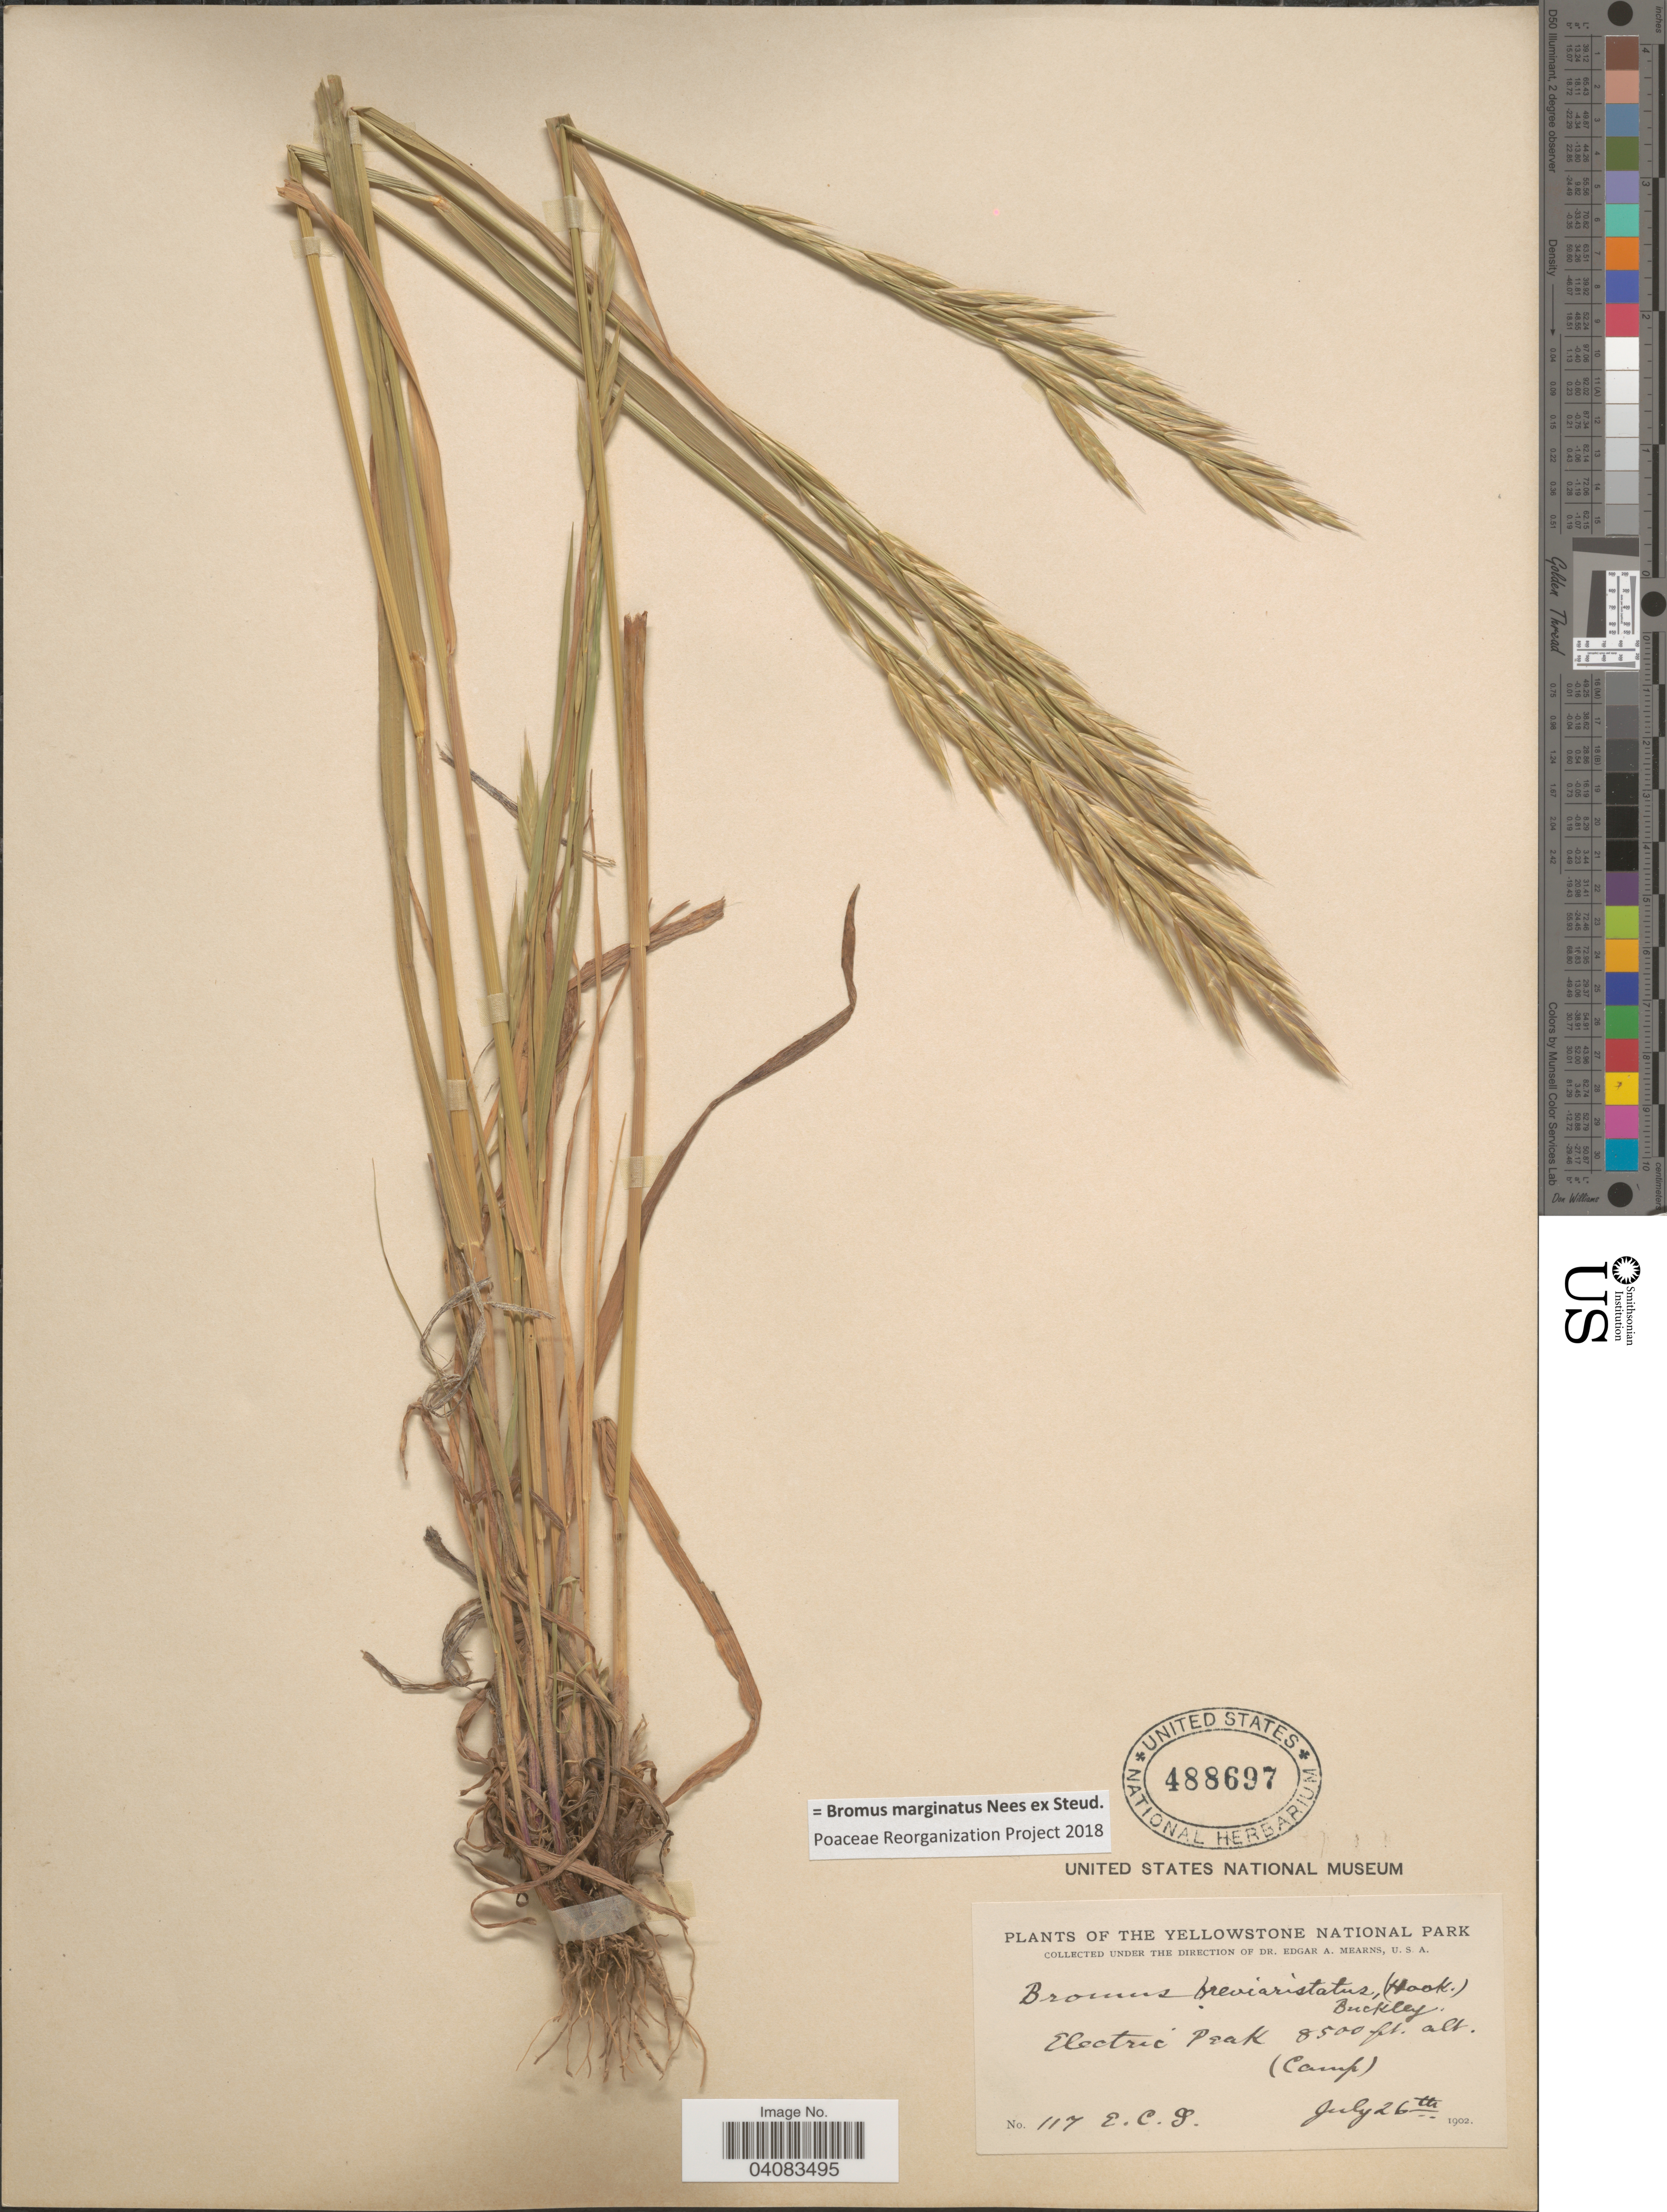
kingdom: Plantae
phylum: Tracheophyta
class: Liliopsida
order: Poales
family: Poaceae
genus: Bromus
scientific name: Bromus marginatus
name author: Nees ex Steud.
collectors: E. C. Smith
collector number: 117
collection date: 1902-07-26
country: United States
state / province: Montana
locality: The Yellowstone National Park. Electric Peak. (Camp).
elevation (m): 2591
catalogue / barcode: US 488697